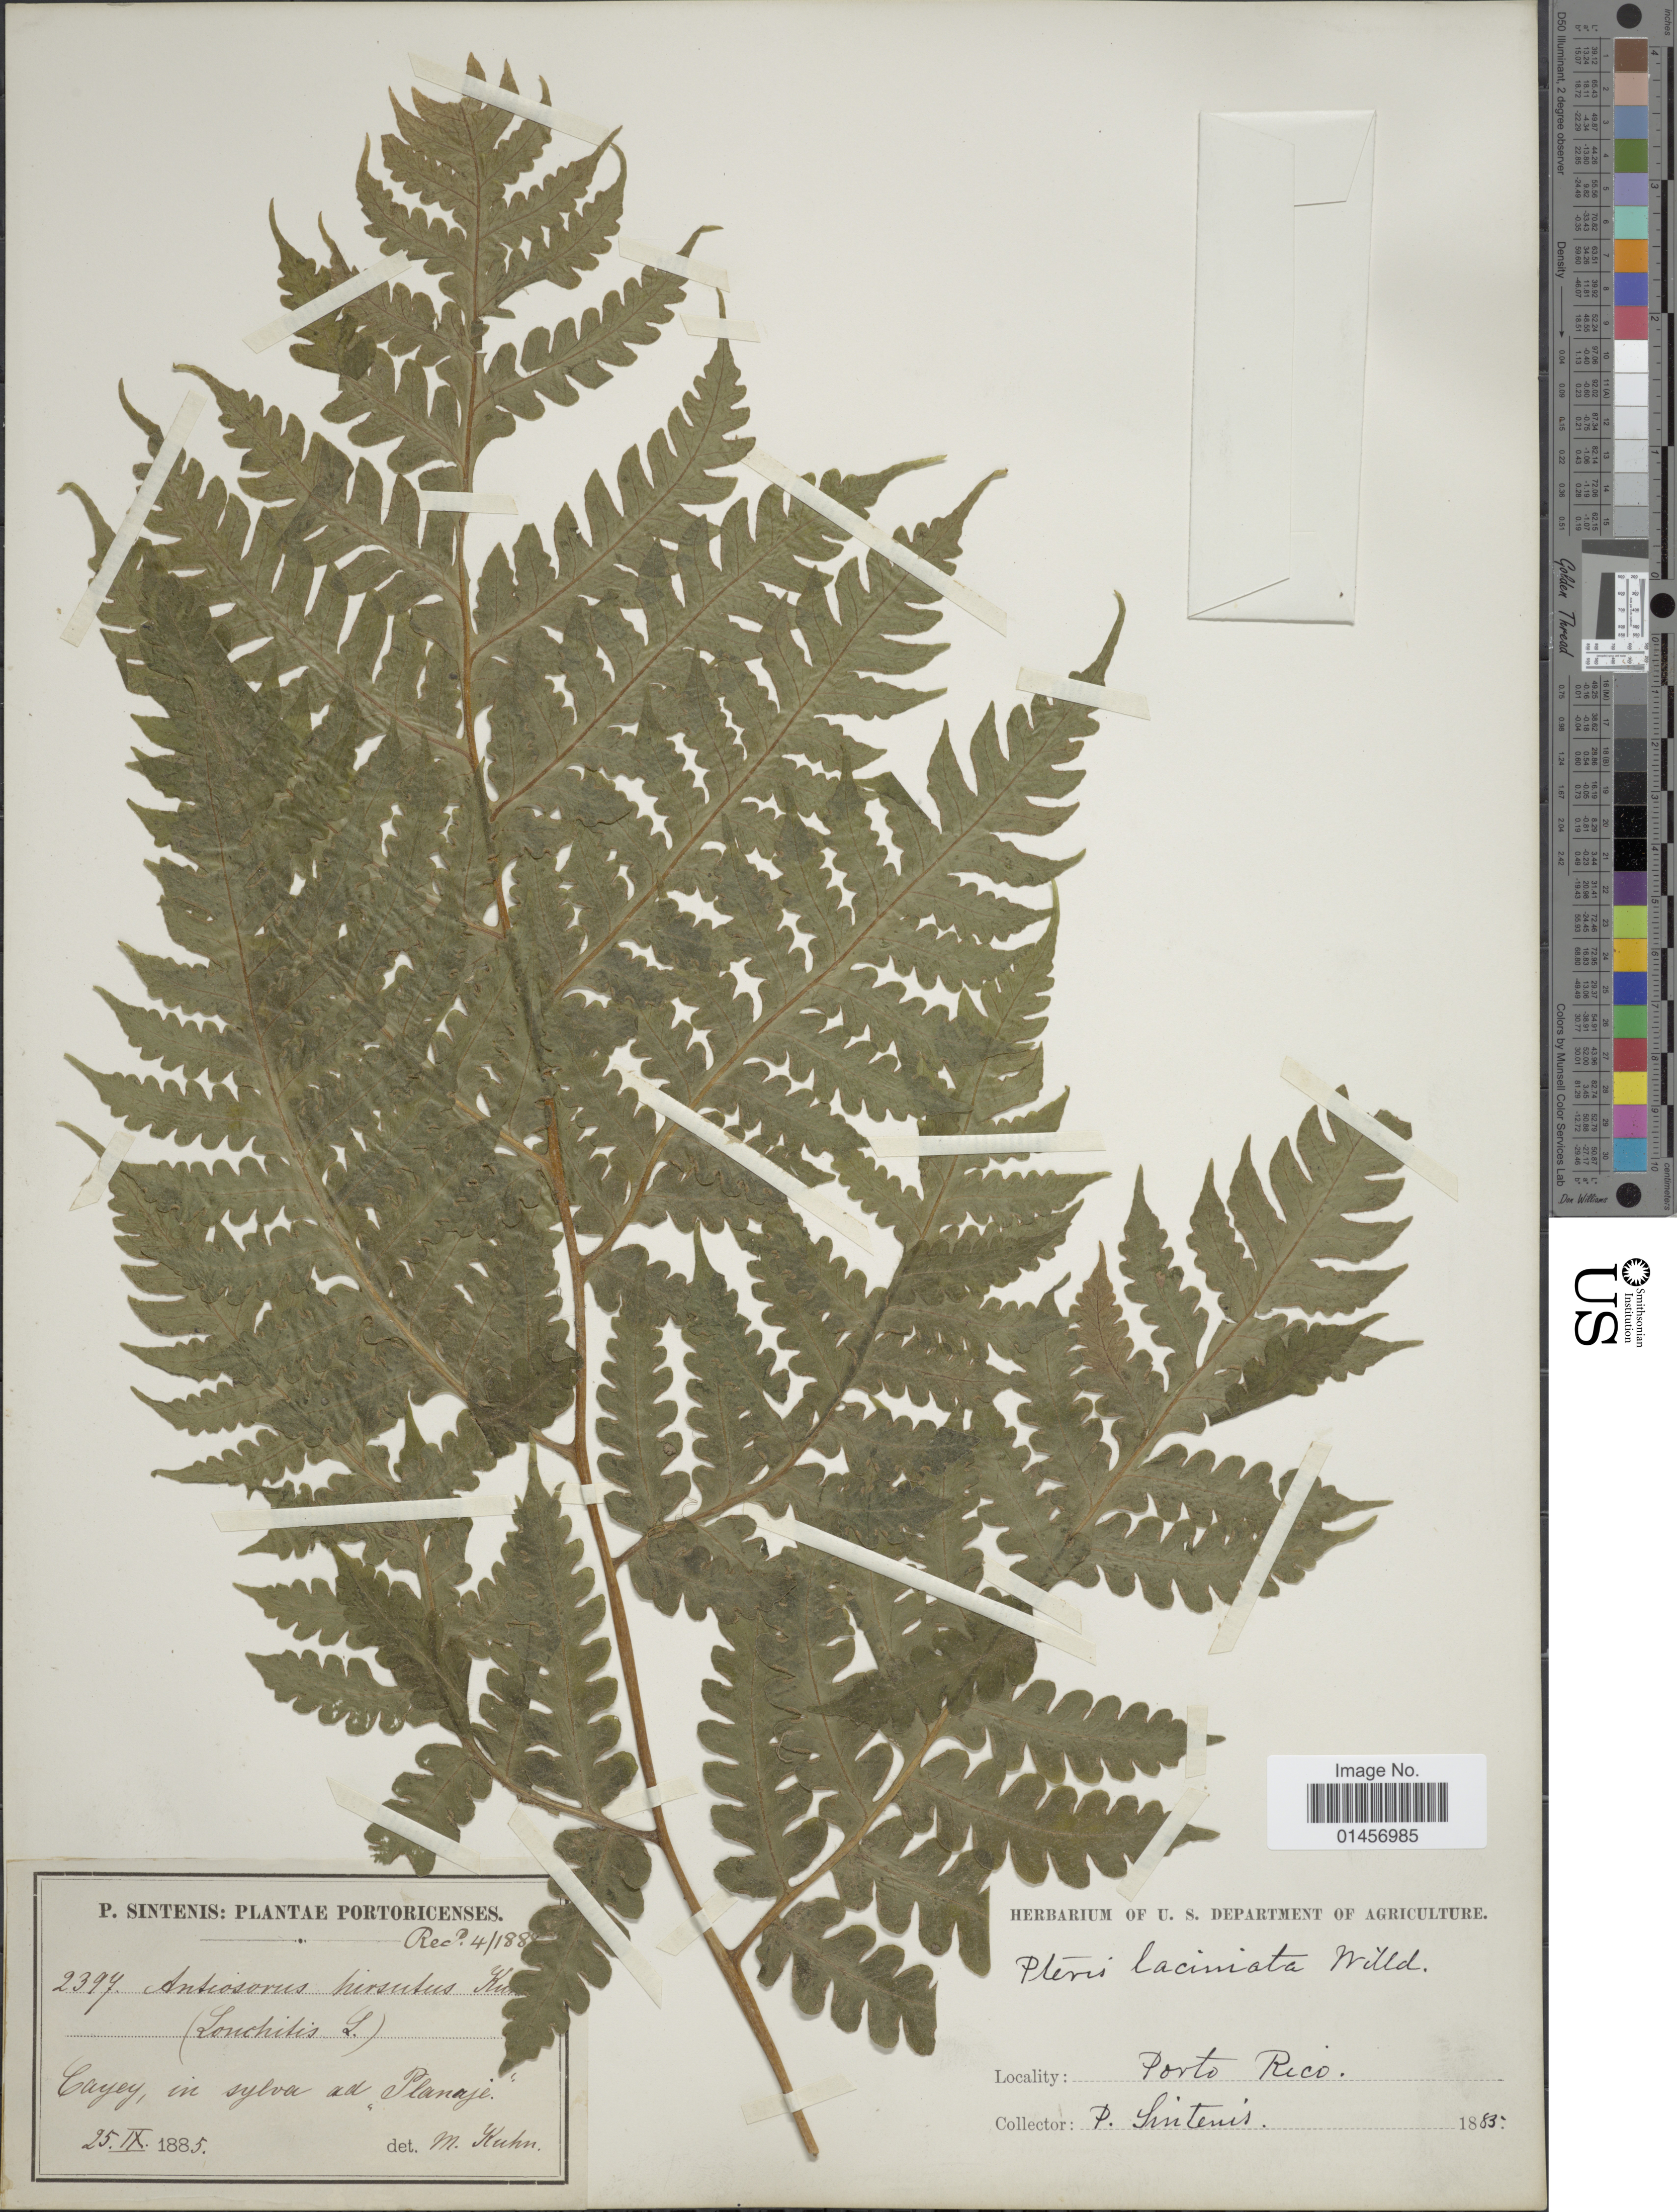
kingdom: Plantae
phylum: Tracheophyta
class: Polypodiopsida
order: Polypodiales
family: Lonchitidaceae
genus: Lonchitis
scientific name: Lonchitis hirsuta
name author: L.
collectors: P. Sintenis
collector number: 2397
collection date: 1855-11-25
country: Puerto Rico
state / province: Çayey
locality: Cayey, in sylva ad Planaje.